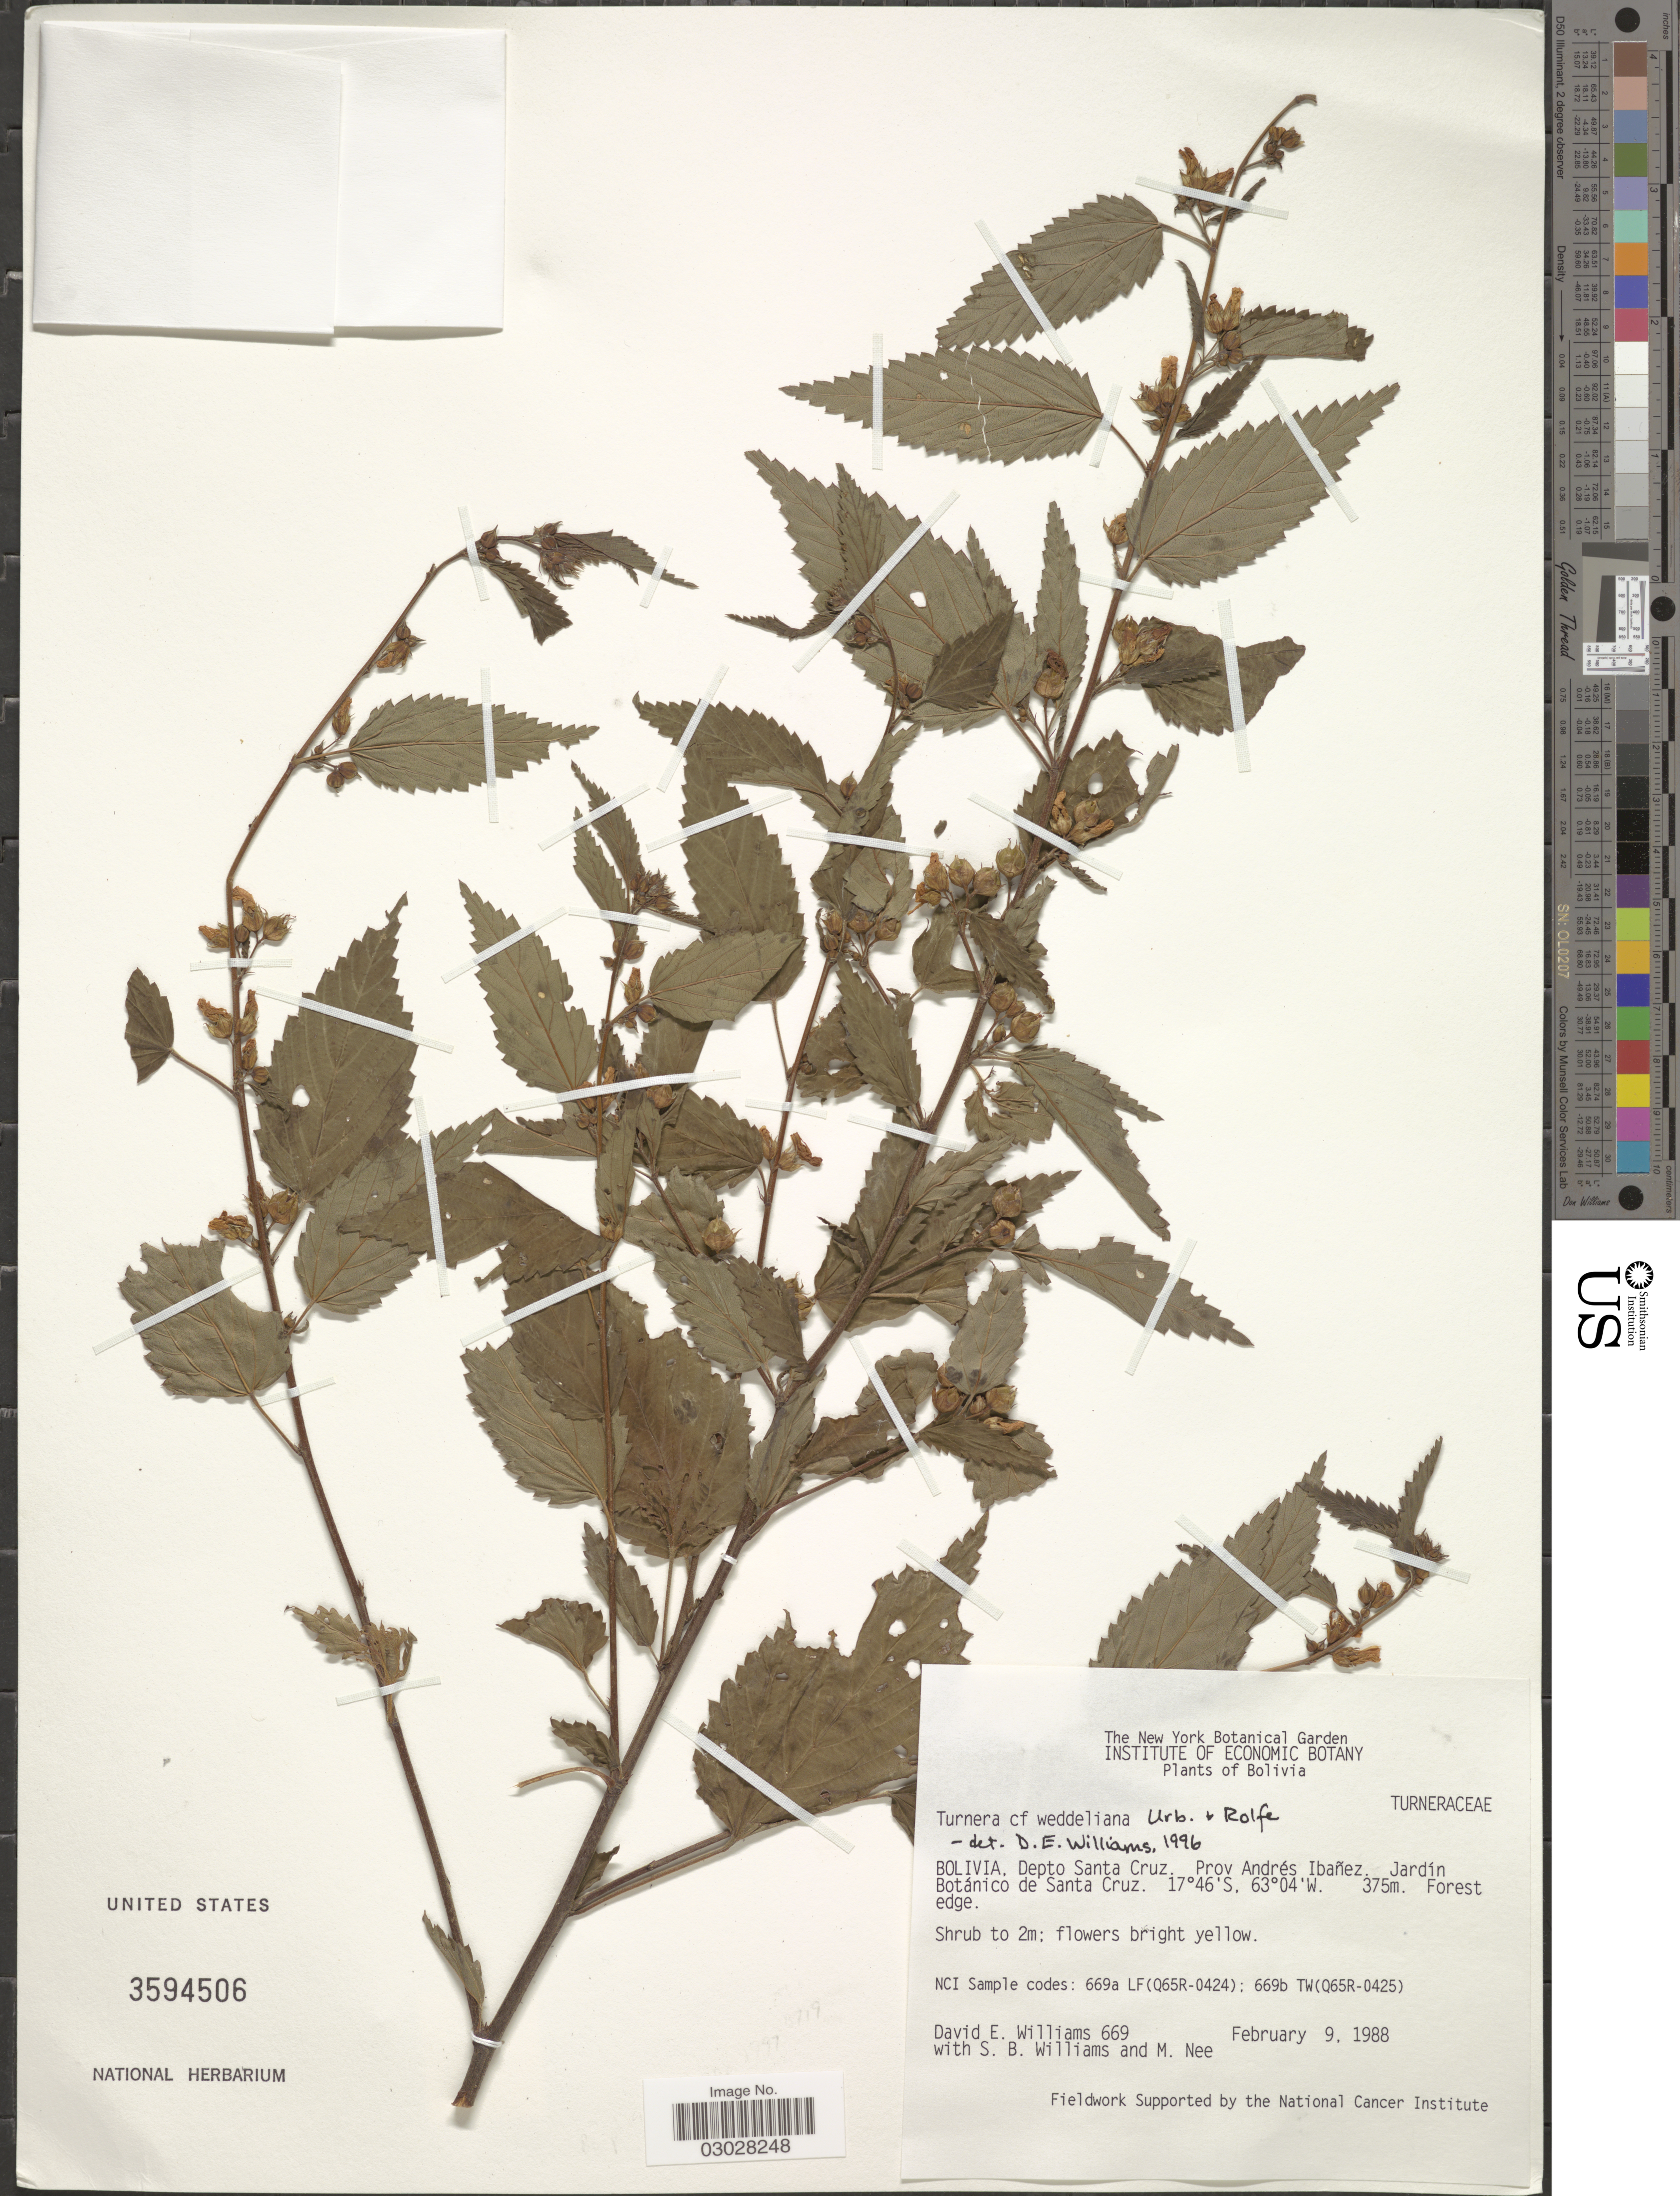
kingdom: Plantae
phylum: Tracheophyta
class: Magnoliopsida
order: Malpighiales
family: Turneraceae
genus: Turnera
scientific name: Turnera weddelliana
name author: Urb. & Rolfe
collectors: D. E. Williams, S. B. Williams & M. Nee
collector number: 669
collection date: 1988-02-09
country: Bolivia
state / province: Santa Cruz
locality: Depto Santa Cruz. Prov Andrés Ibañez. Jardín Botánico de Santa Cruz. Forest edge.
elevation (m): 375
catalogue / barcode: US 3594506